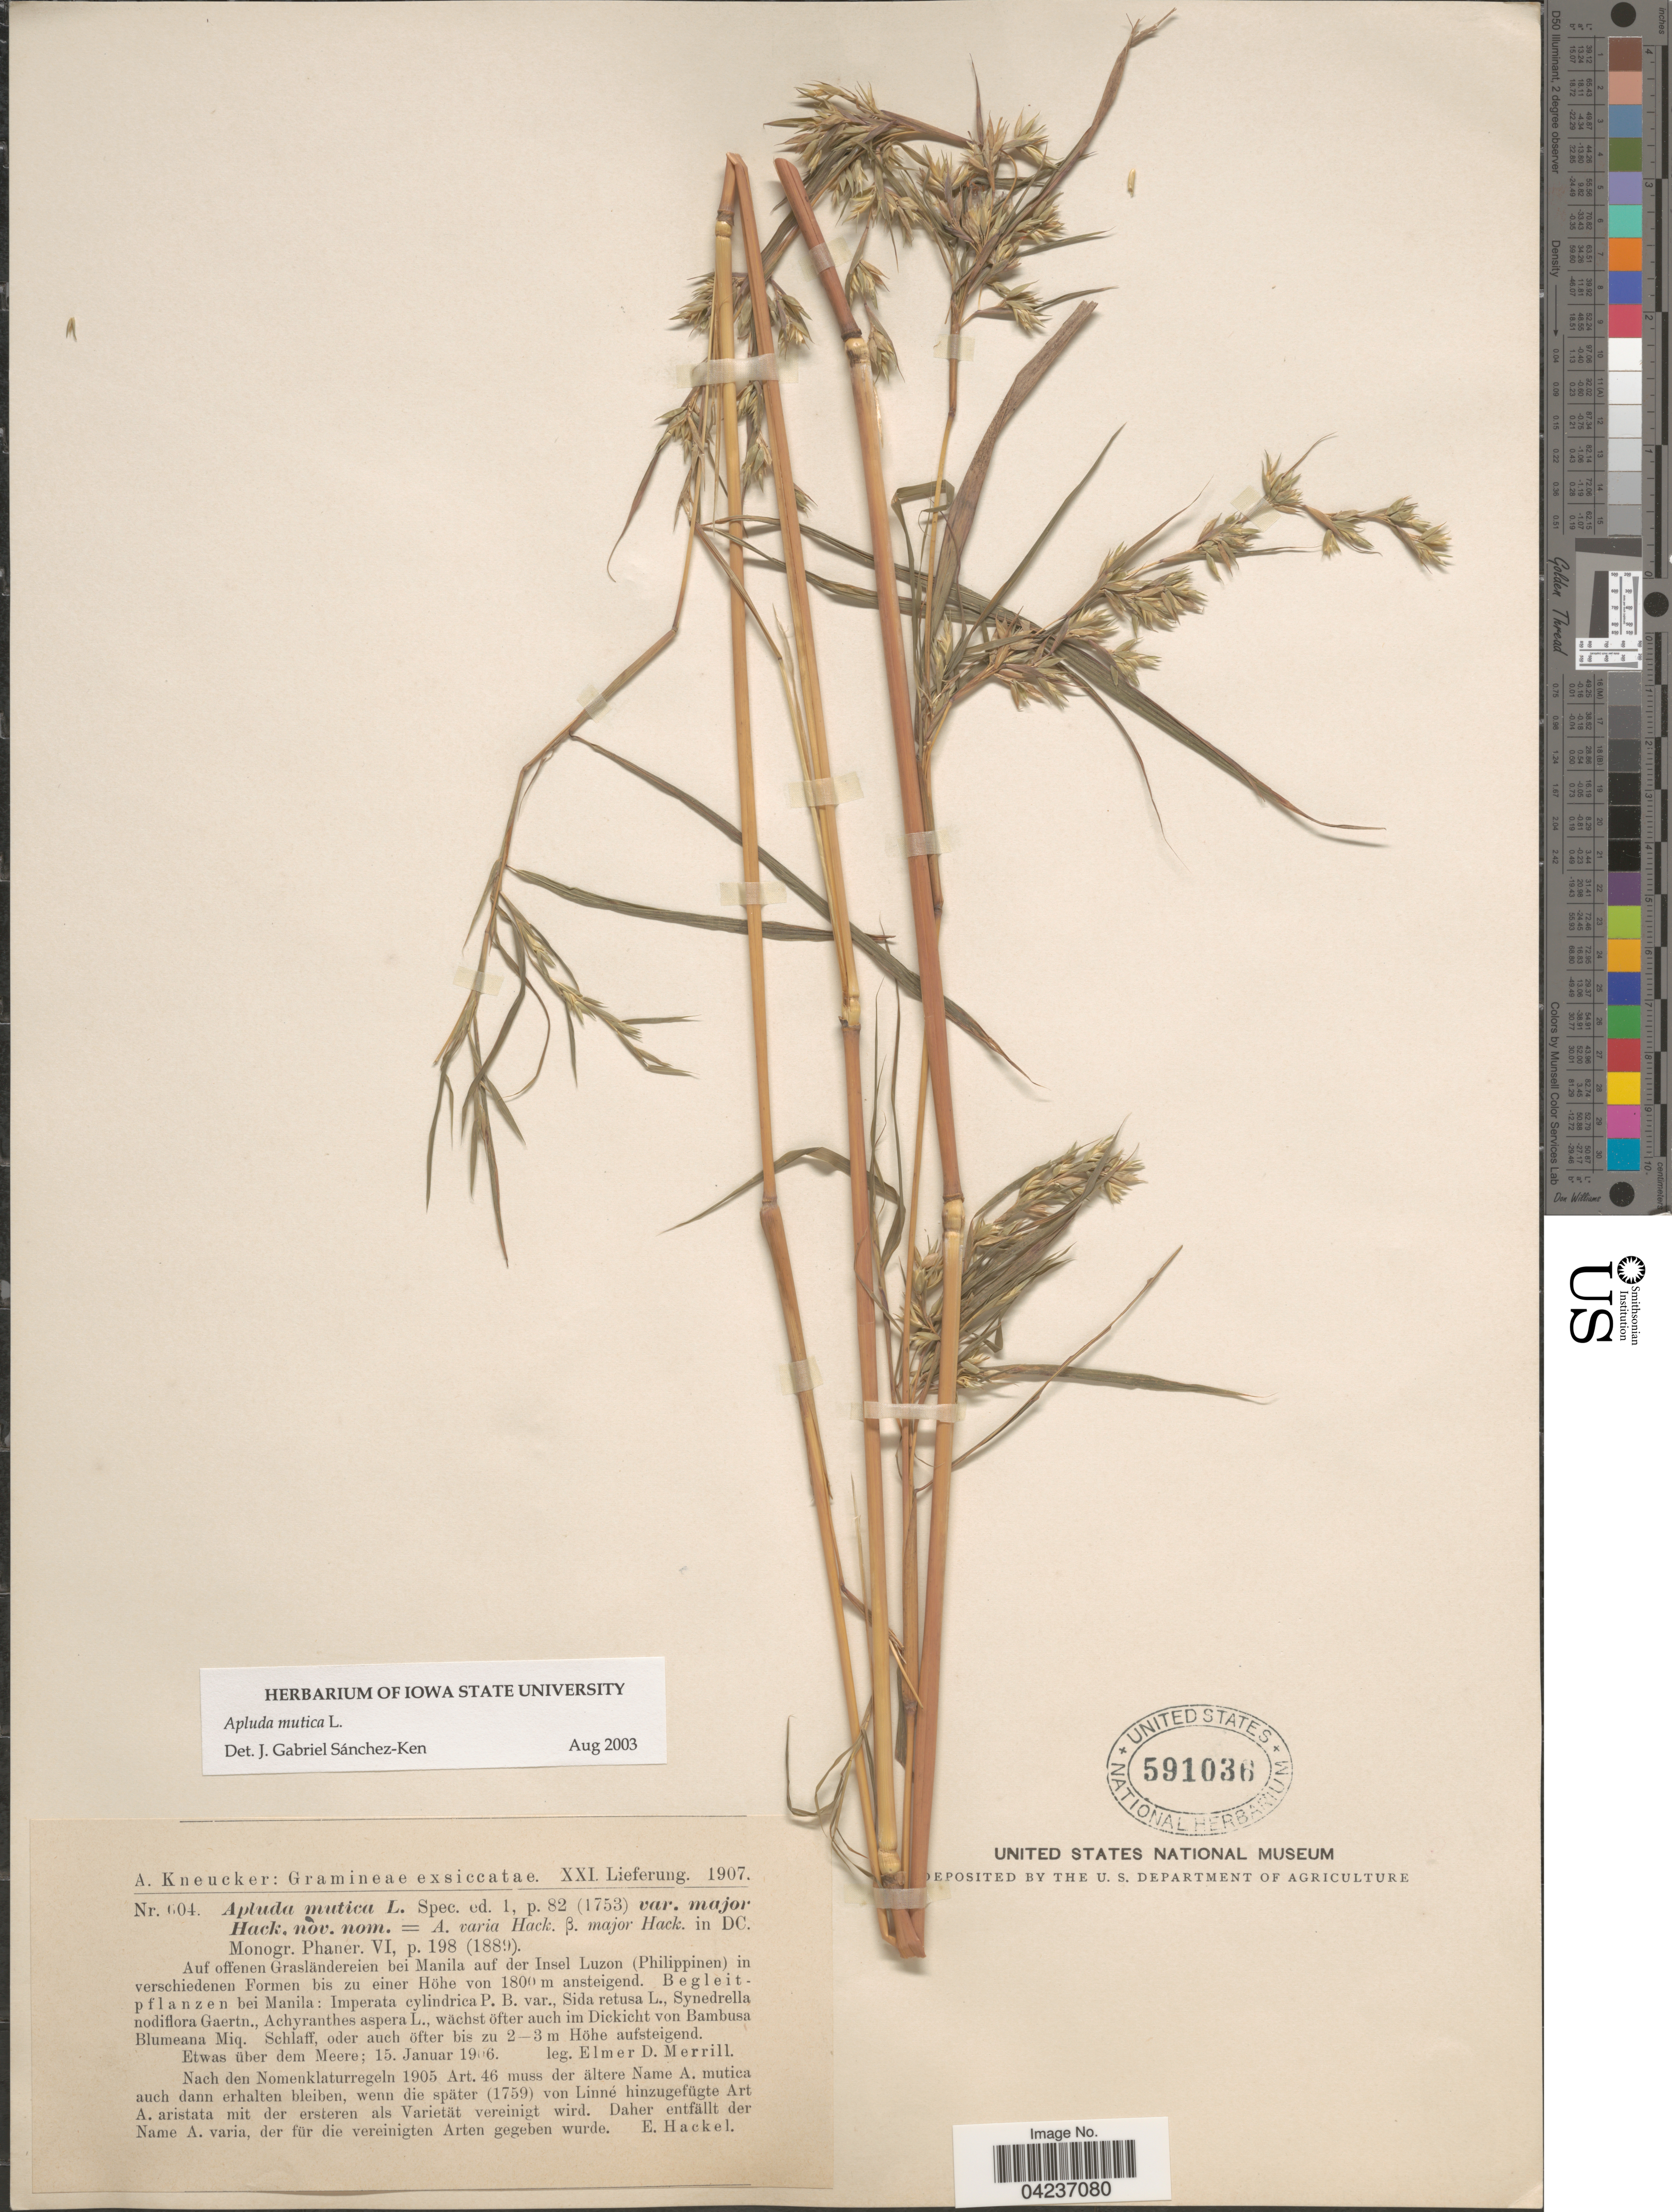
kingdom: Plantae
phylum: Tracheophyta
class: Liliopsida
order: Poales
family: Poaceae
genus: Apluda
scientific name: Apluda mutica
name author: L.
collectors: E. D. Merrill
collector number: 604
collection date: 1906-01-15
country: Philippines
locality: Auf offenen Grasländereien bei Manila auf der Insel Luzon.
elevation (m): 1800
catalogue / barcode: US 591036